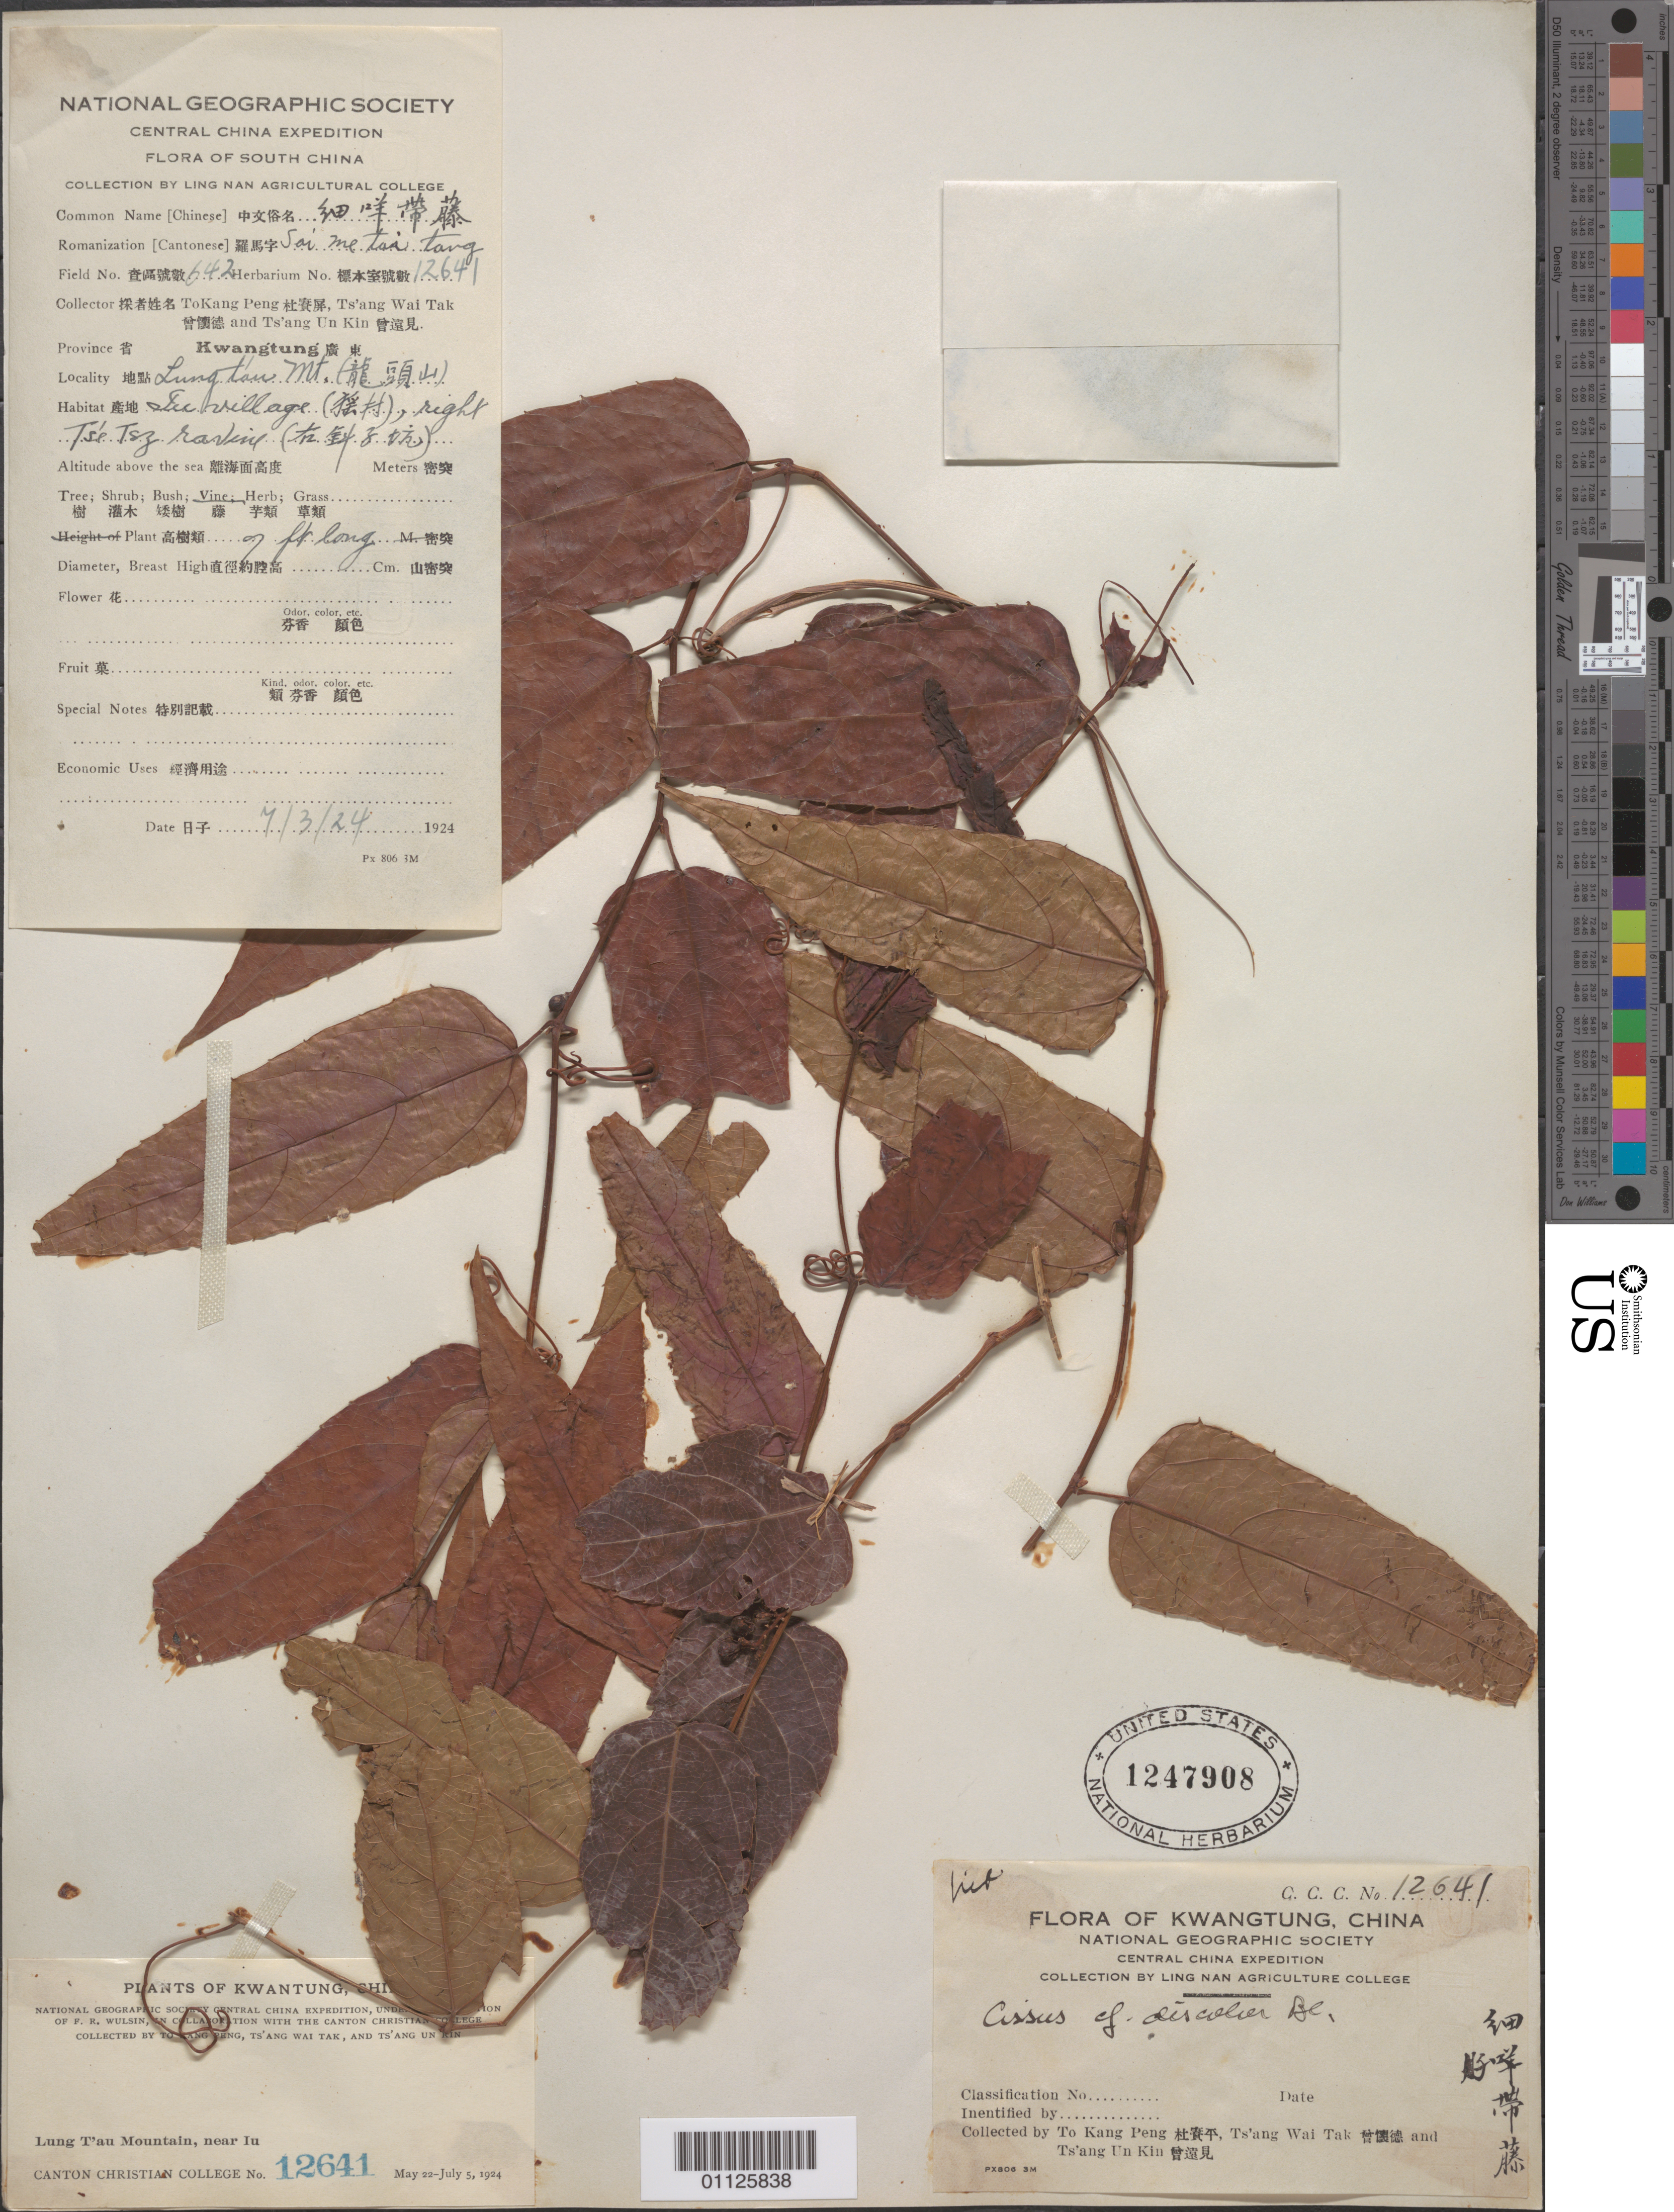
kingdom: Plantae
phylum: Tracheophyta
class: Magnoliopsida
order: Vitales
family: Vitaceae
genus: Cissus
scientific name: Cissus discolor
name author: Blume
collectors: T. K. Peng, T. Tak & T. Kin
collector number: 12641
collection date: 1924-05-22/1924-07-05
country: China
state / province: Guangdong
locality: Lung T'au Mt, near Iu.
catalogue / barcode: US 1247908